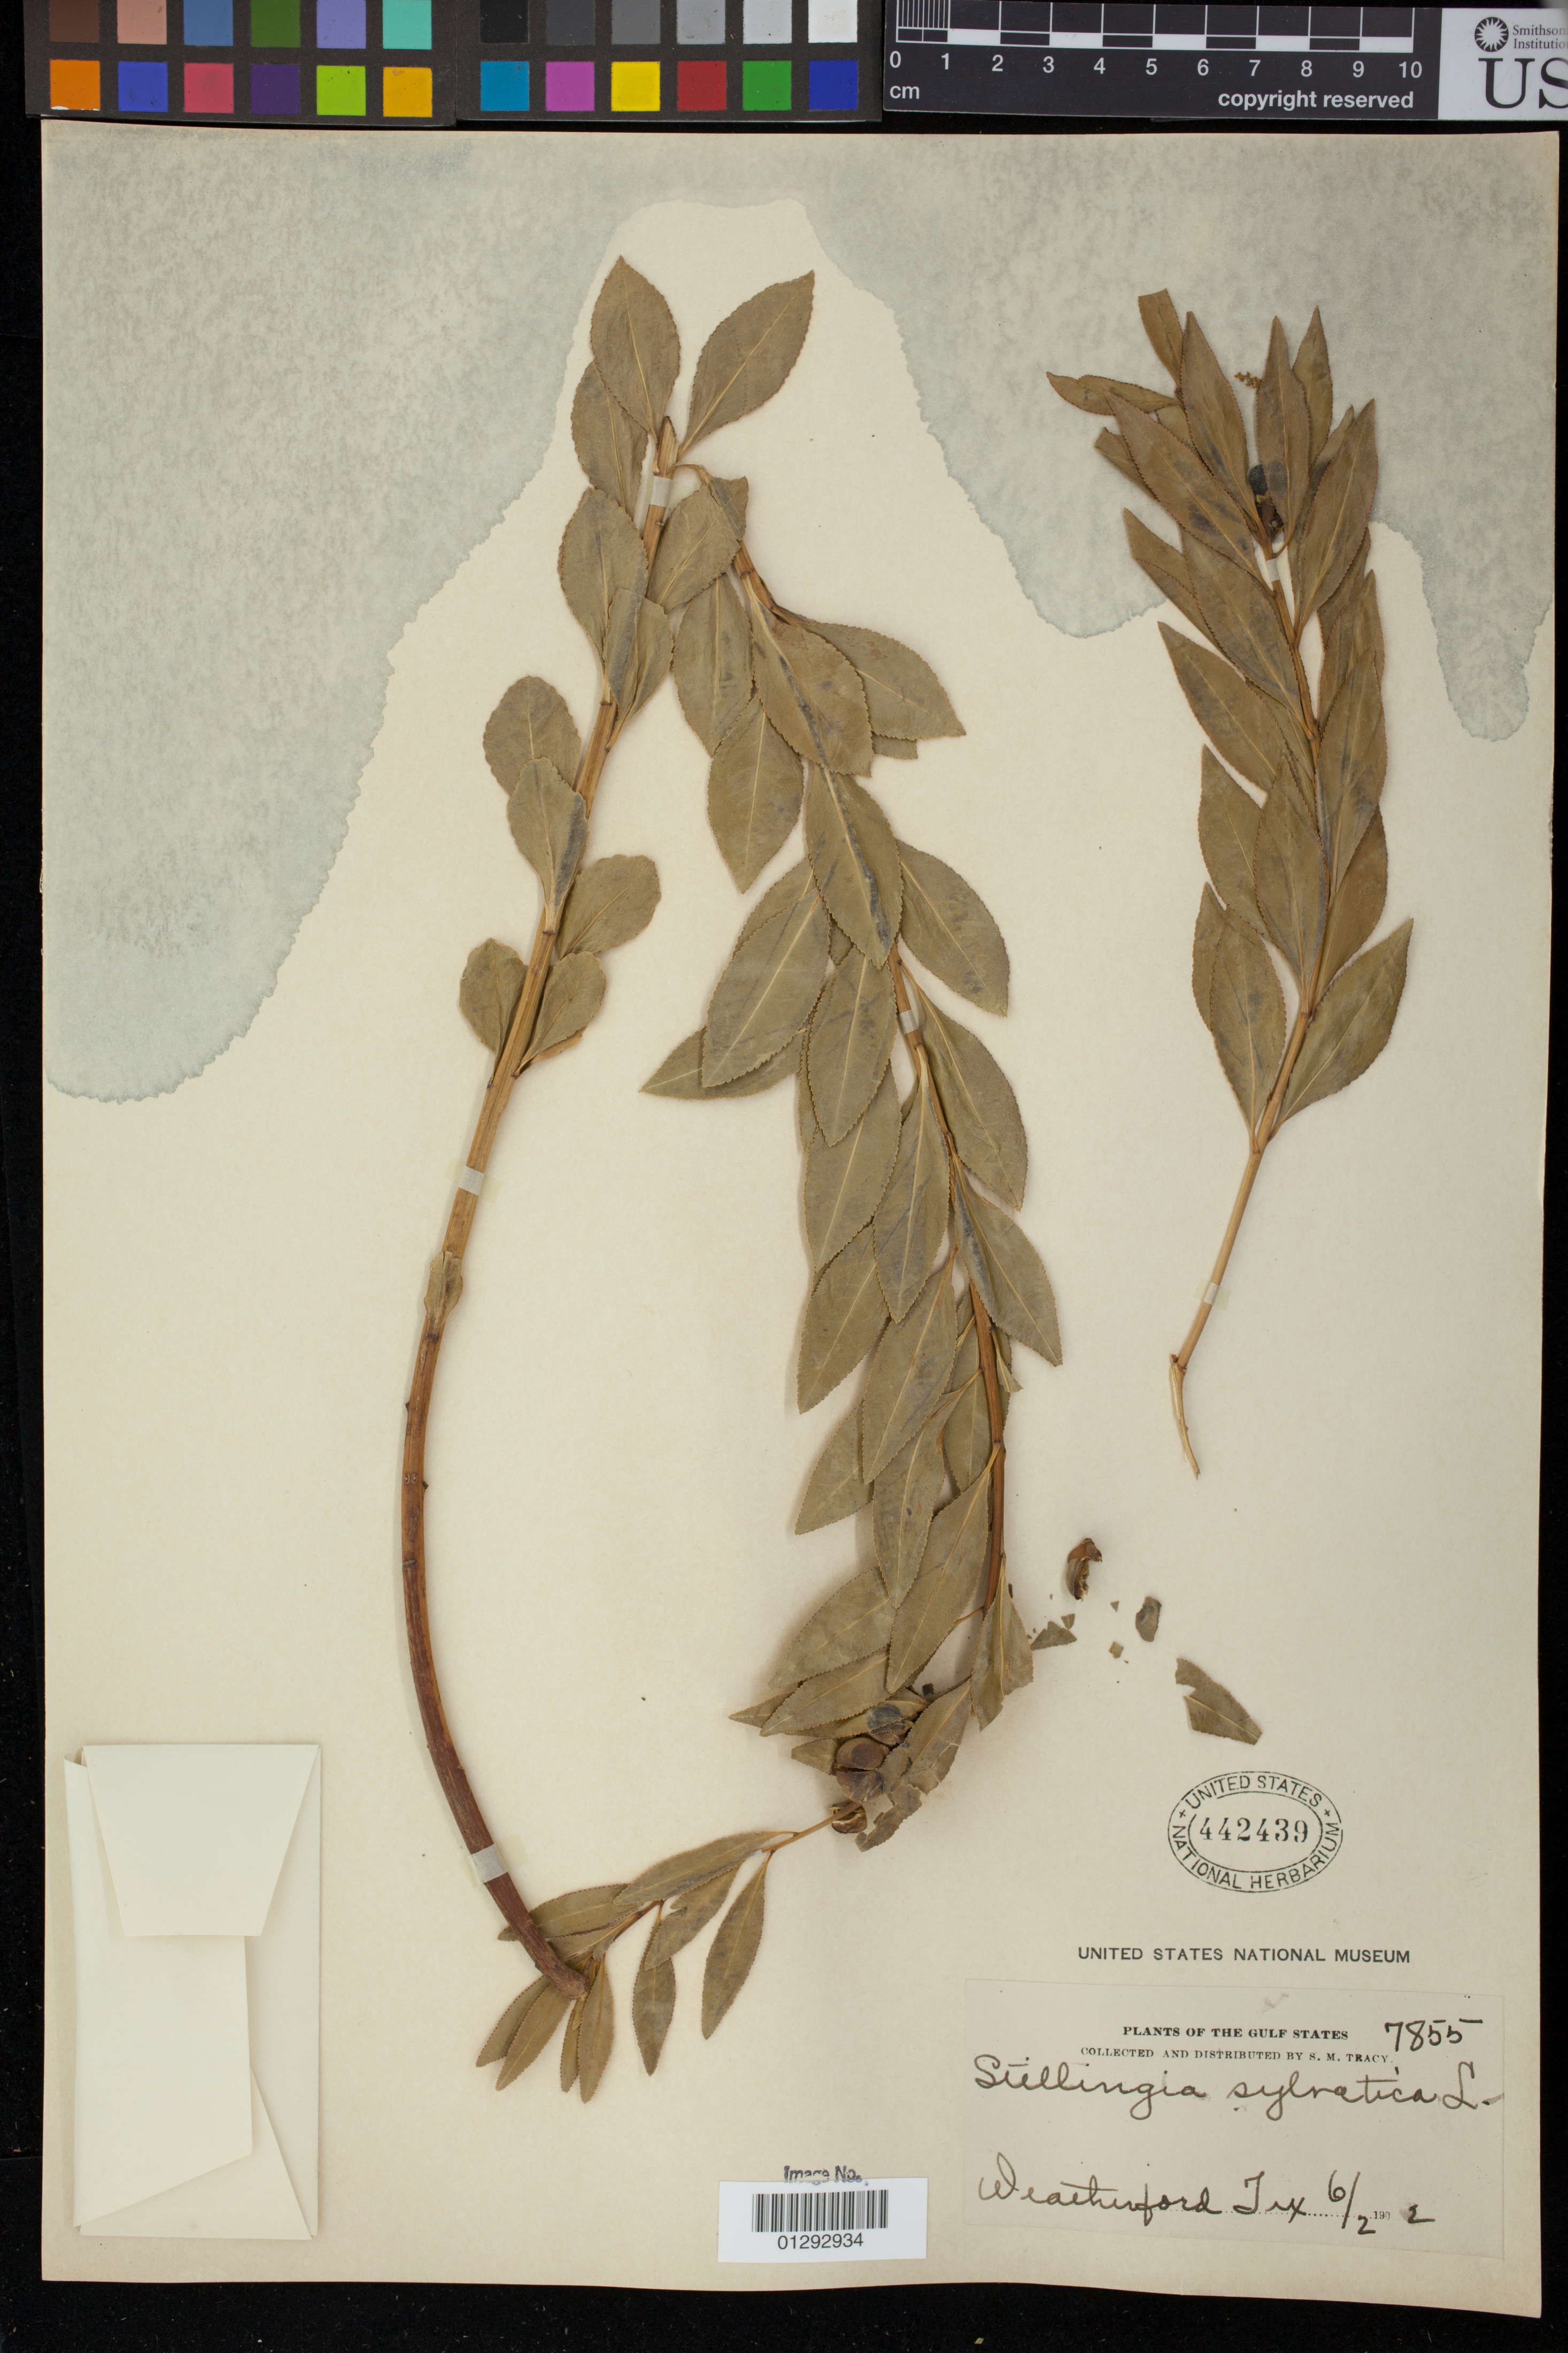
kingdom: Plantae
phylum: Tracheophyta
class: Magnoliopsida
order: Malpighiales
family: Euphorbiaceae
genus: Stillingia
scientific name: Stillingia sylvatica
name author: L.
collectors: S. M. Tracy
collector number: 7855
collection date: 1902-06-02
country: United States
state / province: Texas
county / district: Parker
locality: Weatherford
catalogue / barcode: US 442439